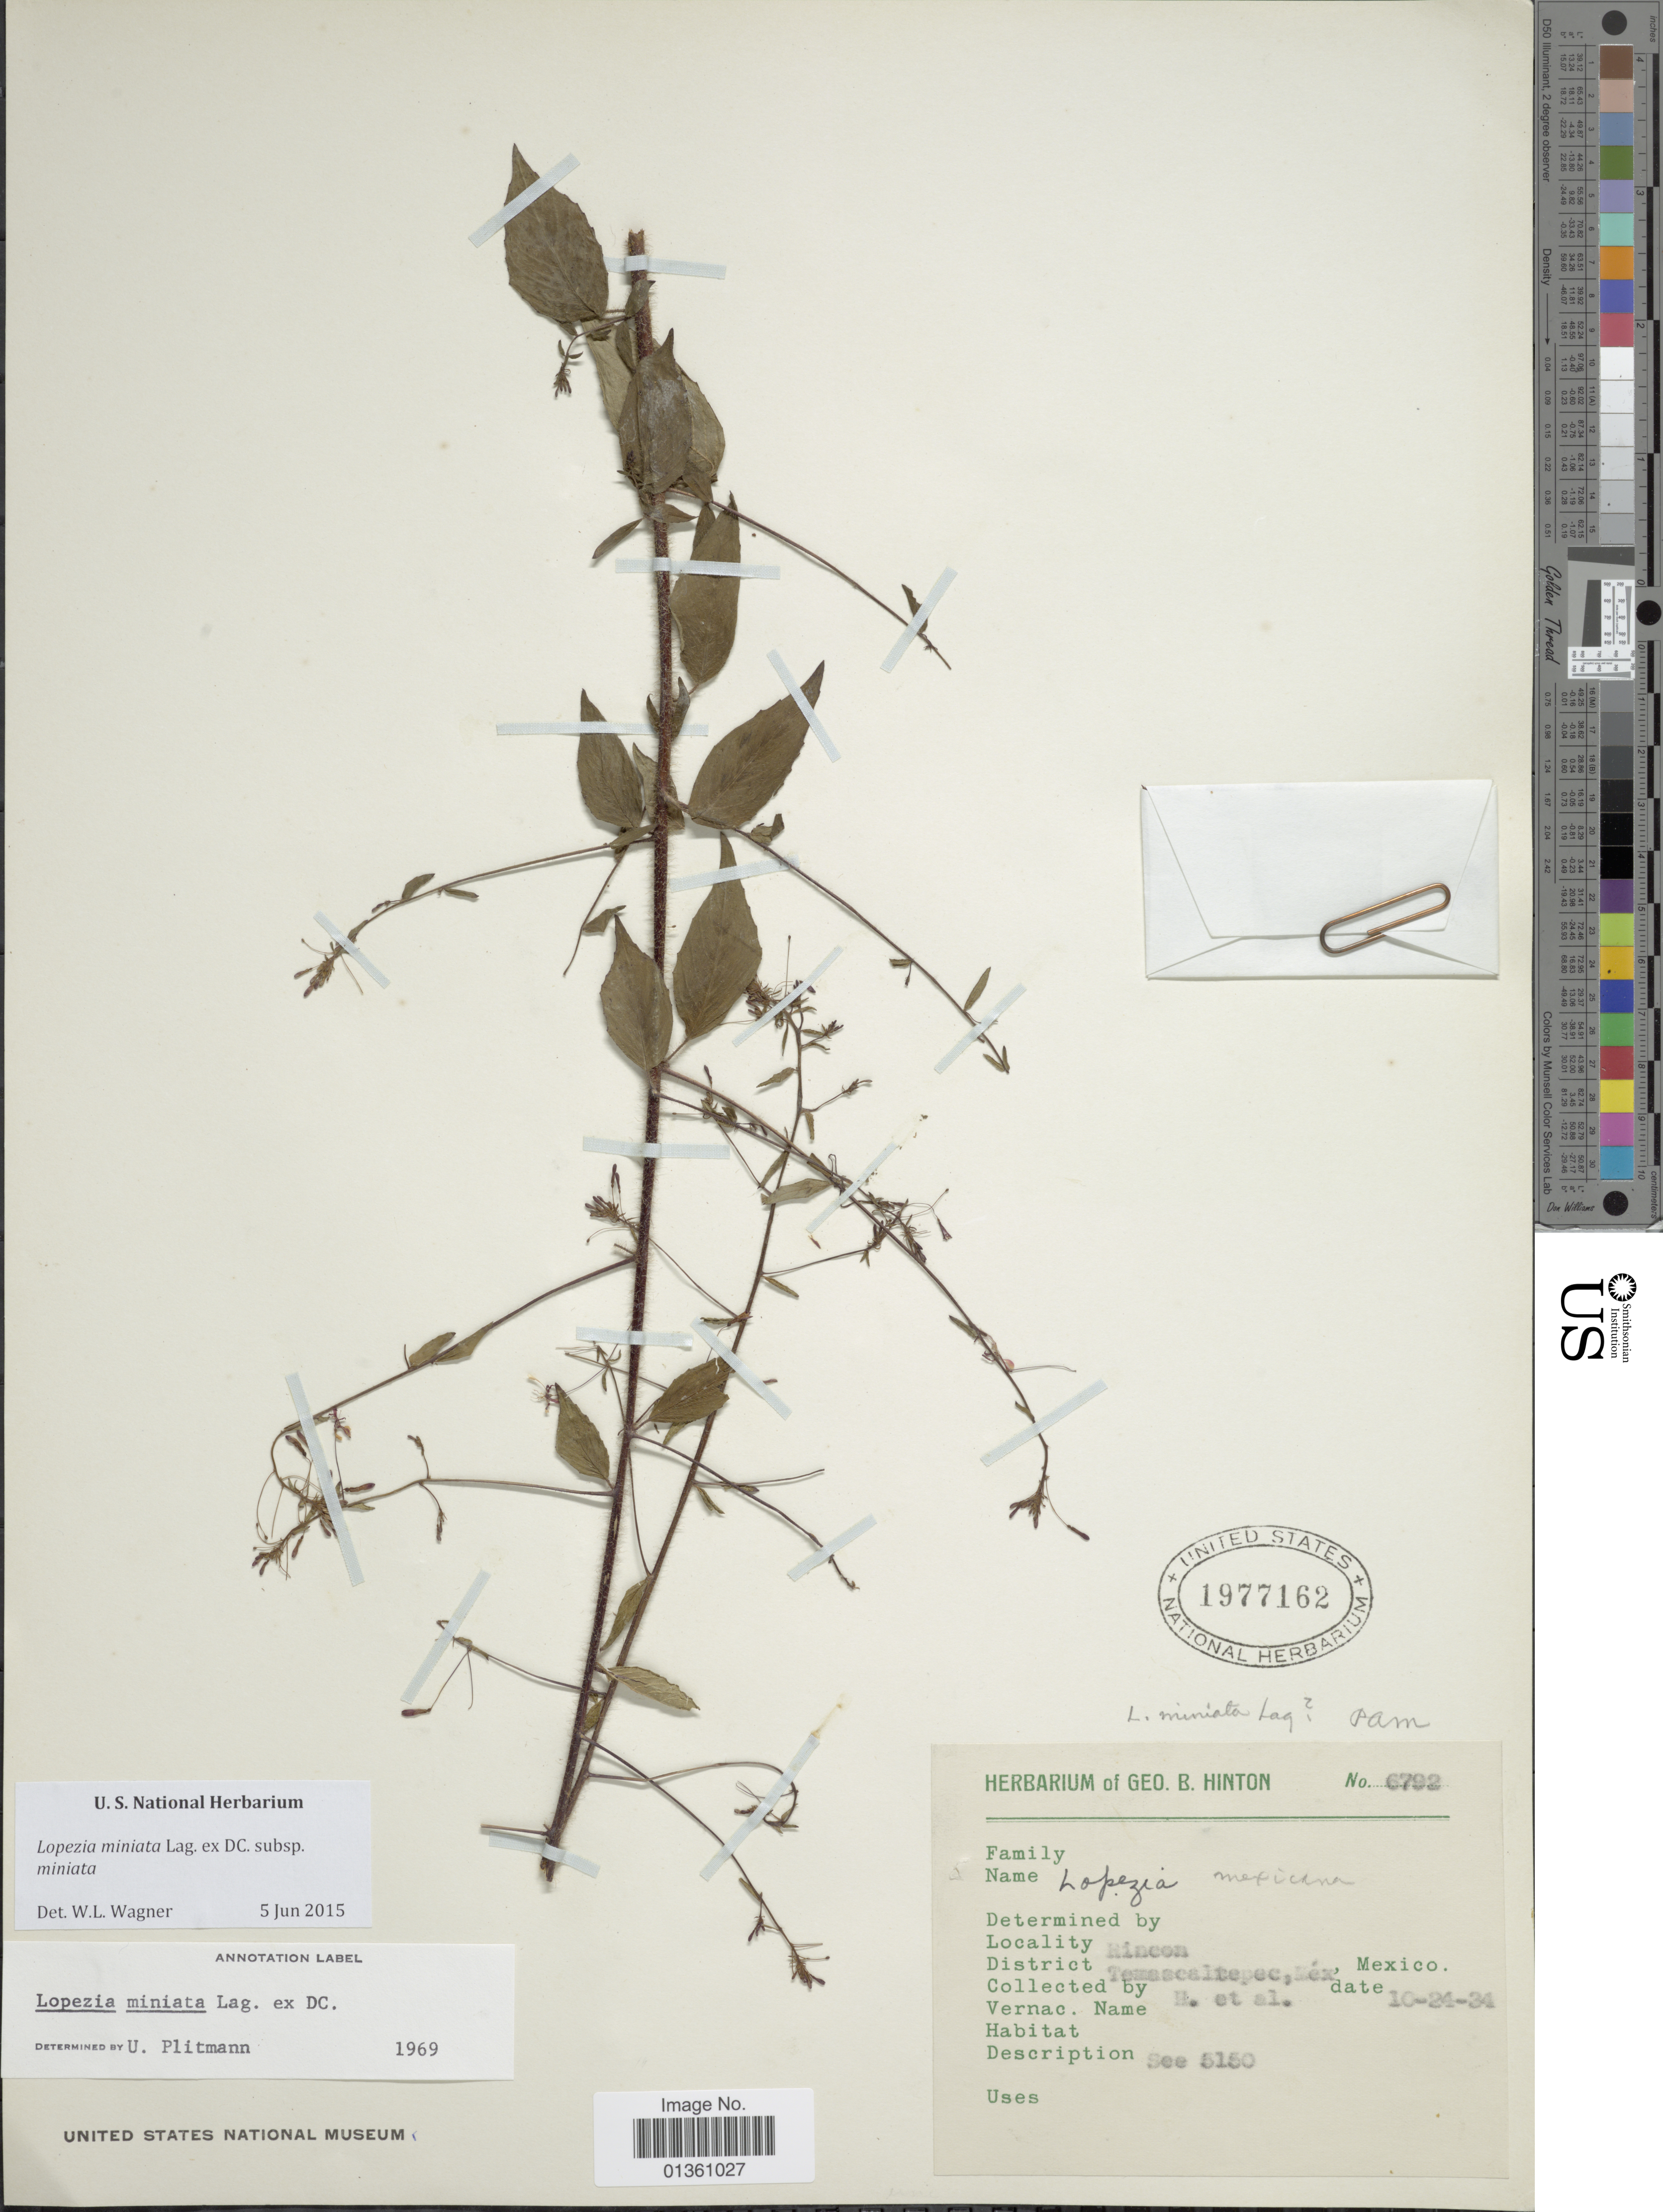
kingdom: Plantae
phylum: Tracheophyta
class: Magnoliopsida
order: Myrtales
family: Onagraceae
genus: Lopezia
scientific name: Lopezia miniata subsp. miniata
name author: Lag. ex DC.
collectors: G. B. Hinton & et al.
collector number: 6792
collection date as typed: Transcribed d/m/y: 24/10/34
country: Mexico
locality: Mincon. District Temalscaltepec, Méx.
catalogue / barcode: US 1977162